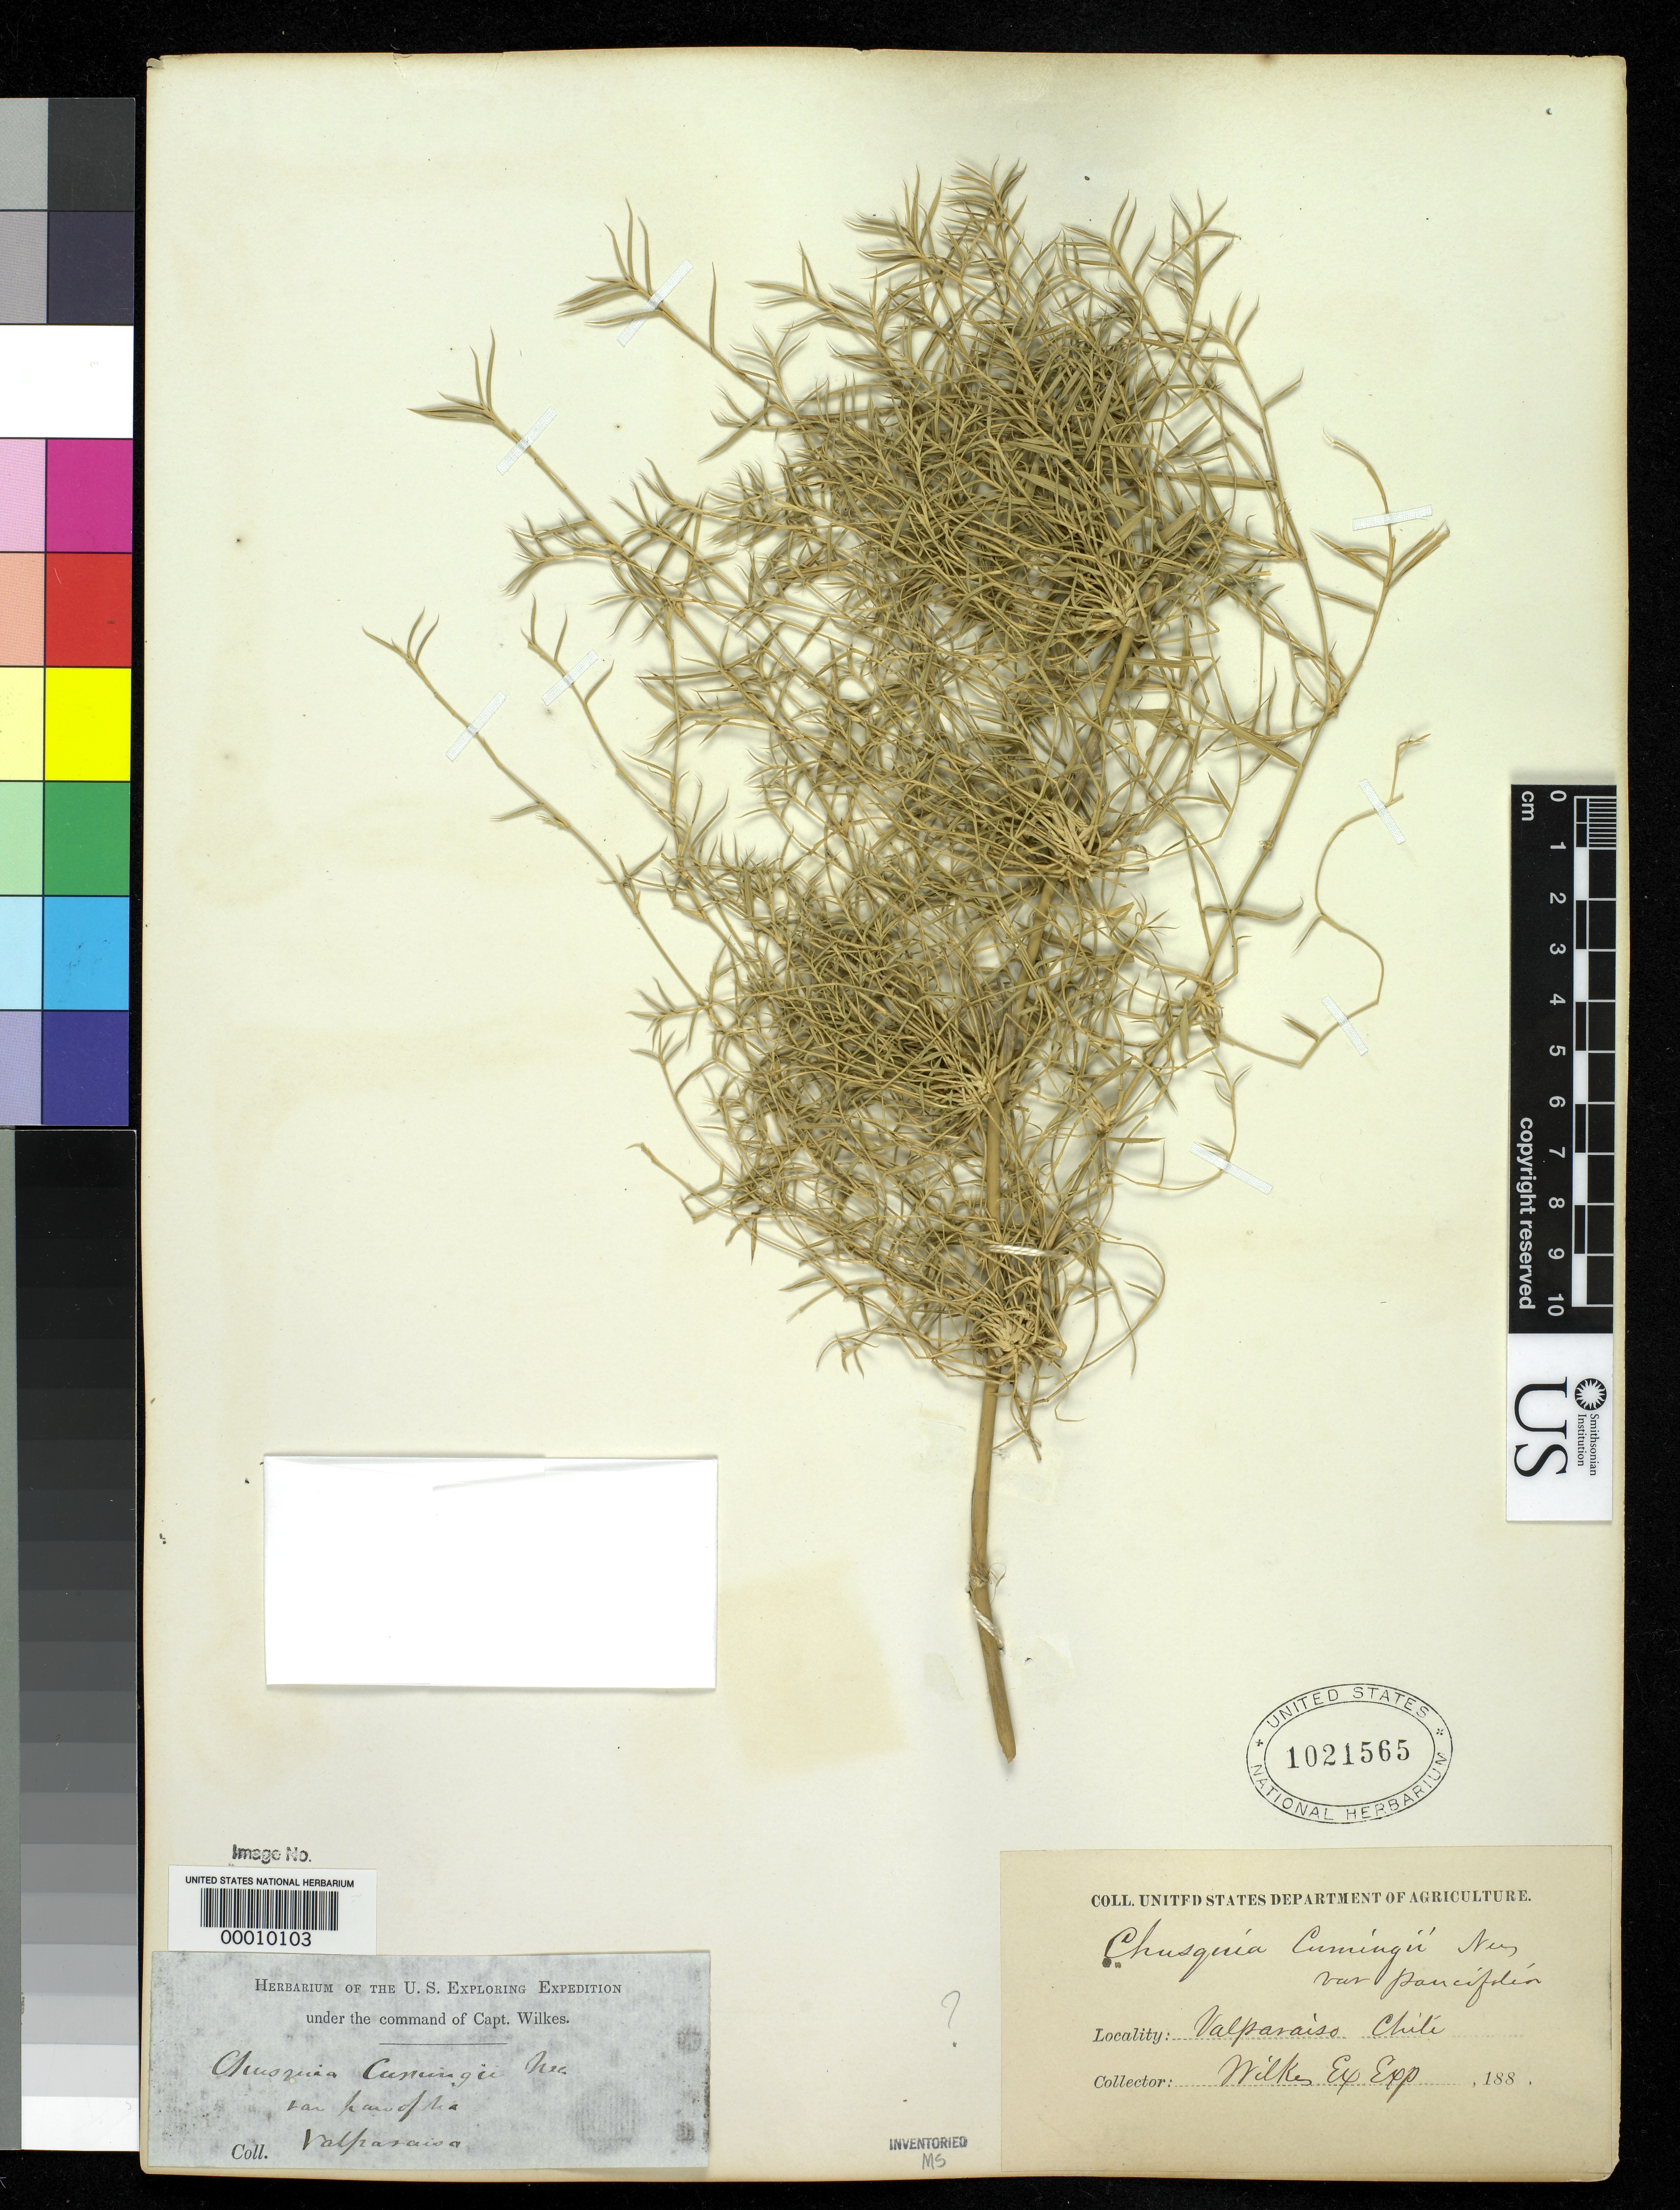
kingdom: Plantae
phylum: Tracheophyta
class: Liliopsida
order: Poales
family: Poaceae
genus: Chusquea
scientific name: Chusquea cumingii var. paucifolia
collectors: Wilkes Explor. Exped.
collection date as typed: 188-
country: Chile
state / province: Valparaíso (V)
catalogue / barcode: US 1021565